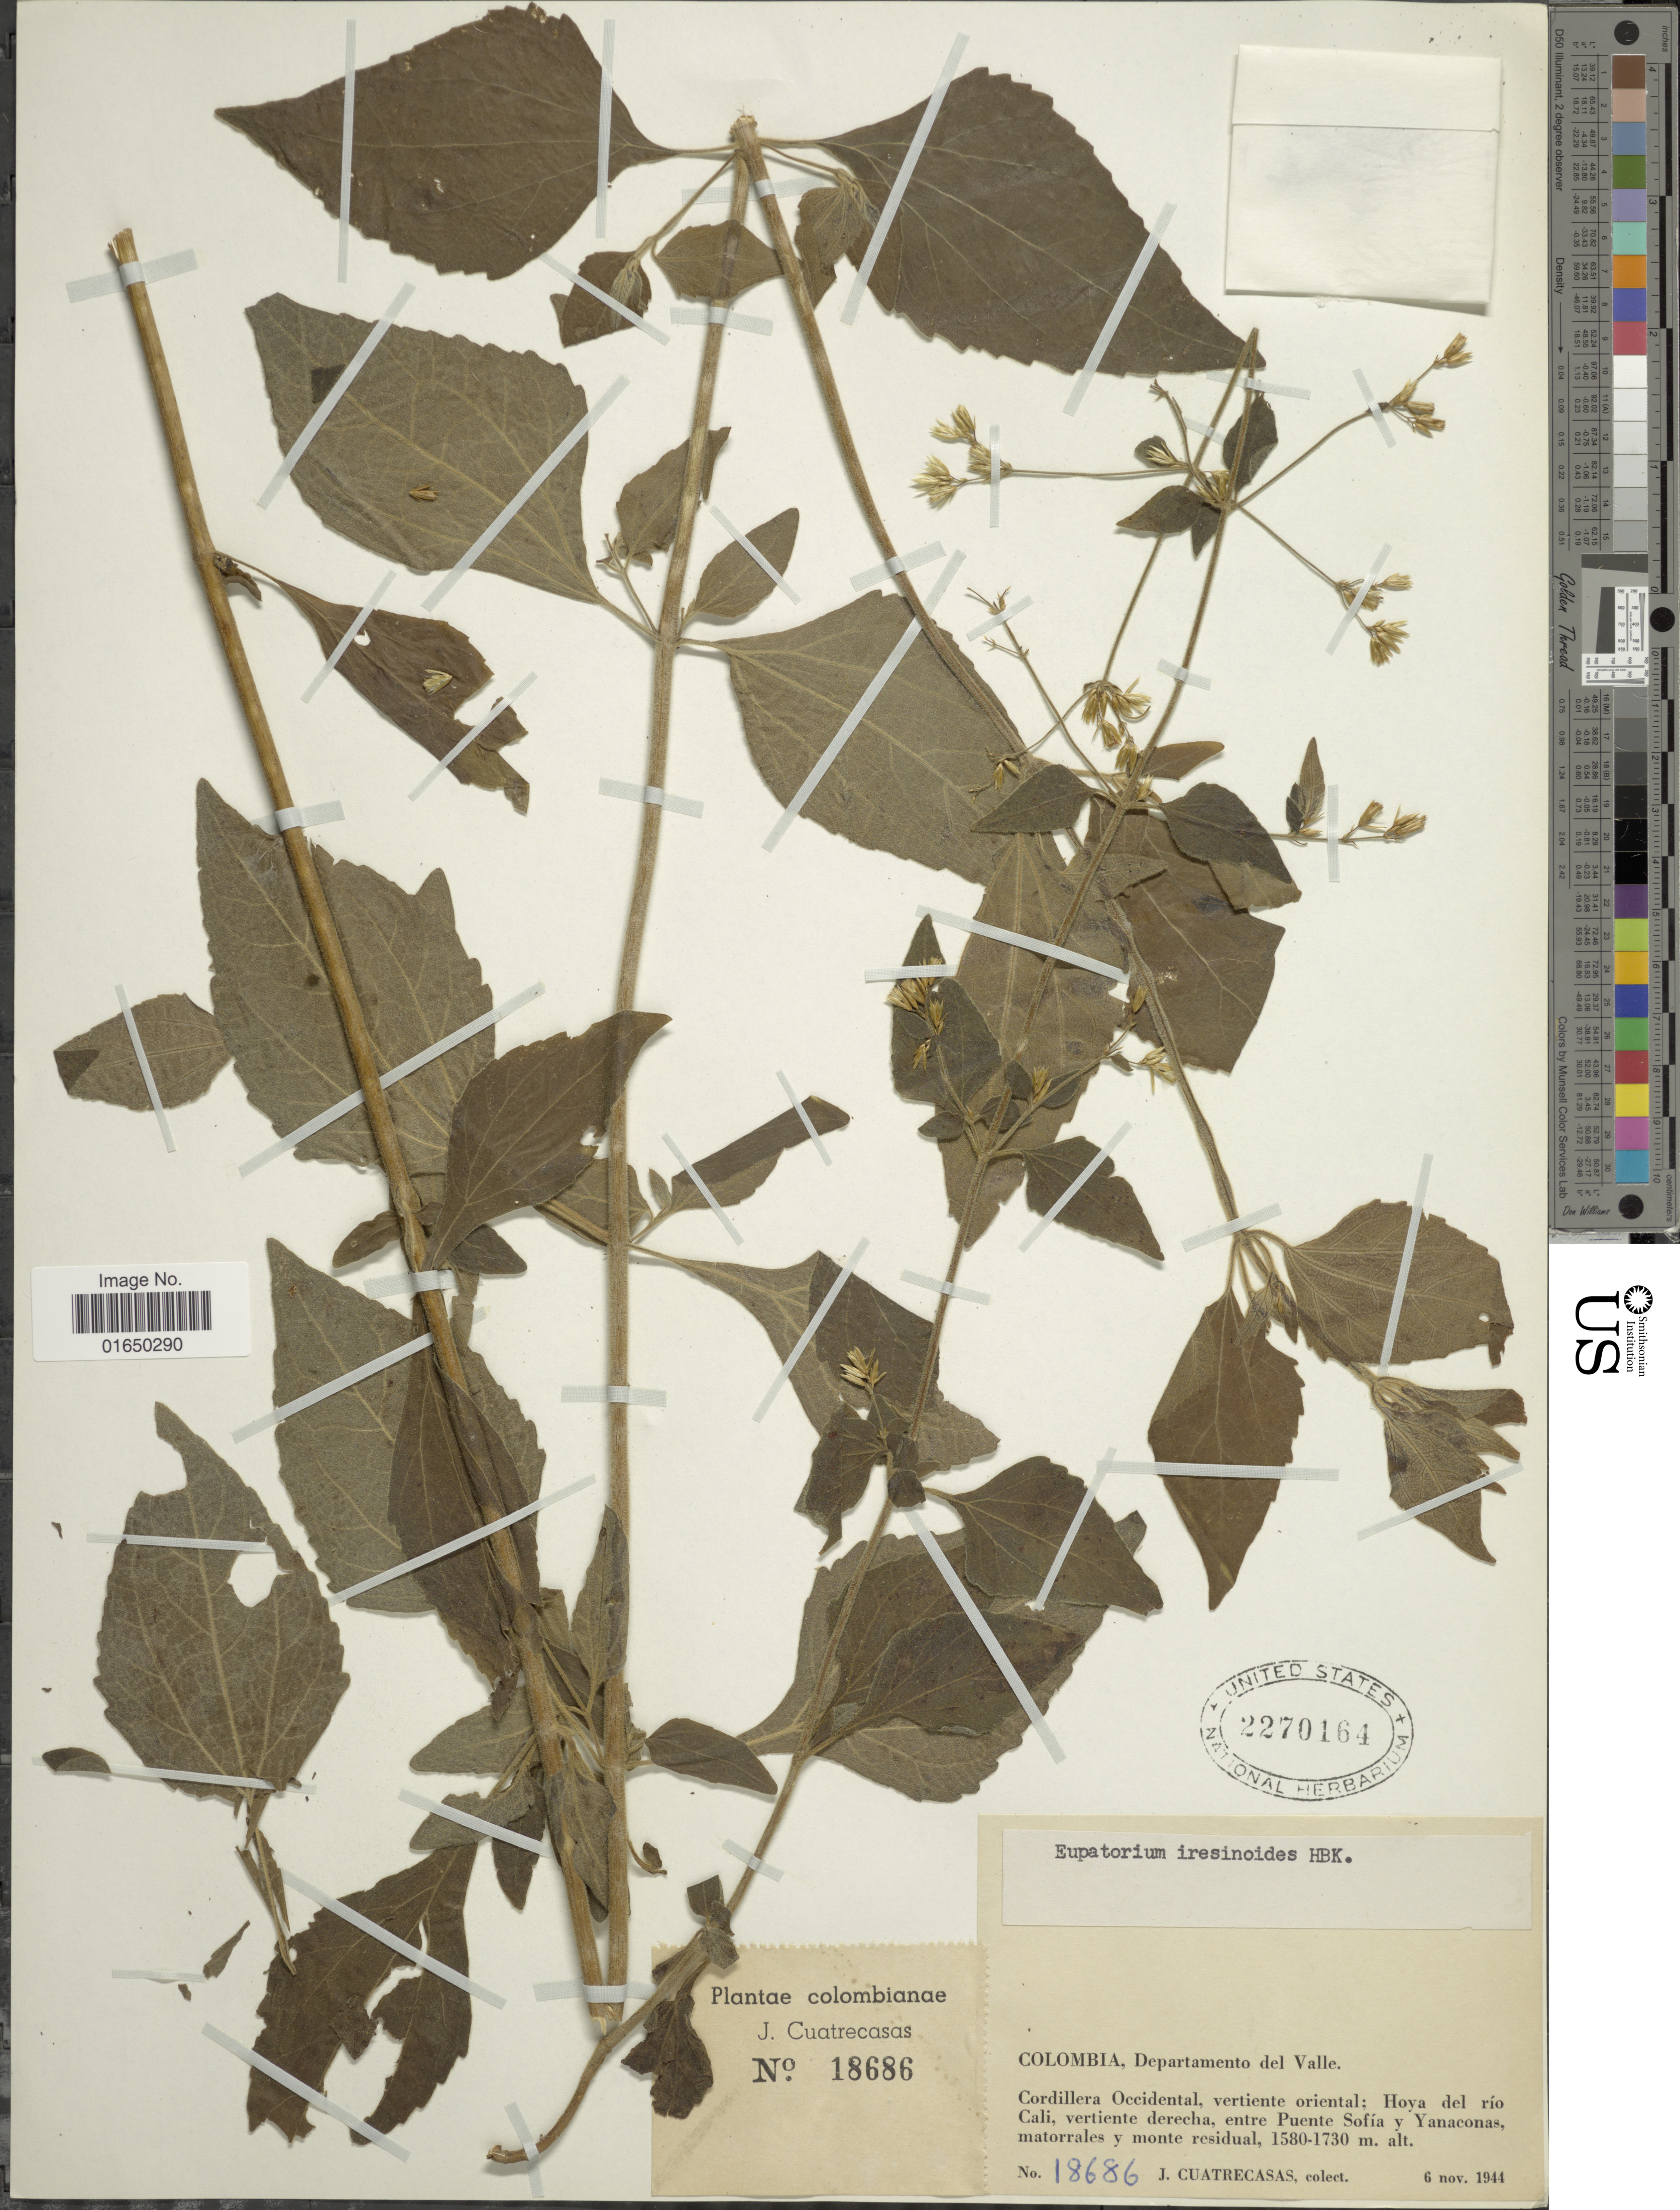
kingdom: Plantae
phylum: Tracheophyta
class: Magnoliopsida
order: Asterales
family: Asteraceae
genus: Condylidium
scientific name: Condylidium iresinoides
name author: (Kunth) R.M. King & H. Rob.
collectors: J. Cuatrecasas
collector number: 18686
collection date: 1944-11-06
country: Colombia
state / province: Valle del Cauca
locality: Departamento del Valle, Cordillera Occidental, vertiente; Hoya del río Cali, vertiente derecha, entre Puebte Sofía y Yanaconas matottales y monte residual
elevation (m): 1580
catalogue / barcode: US 2270164